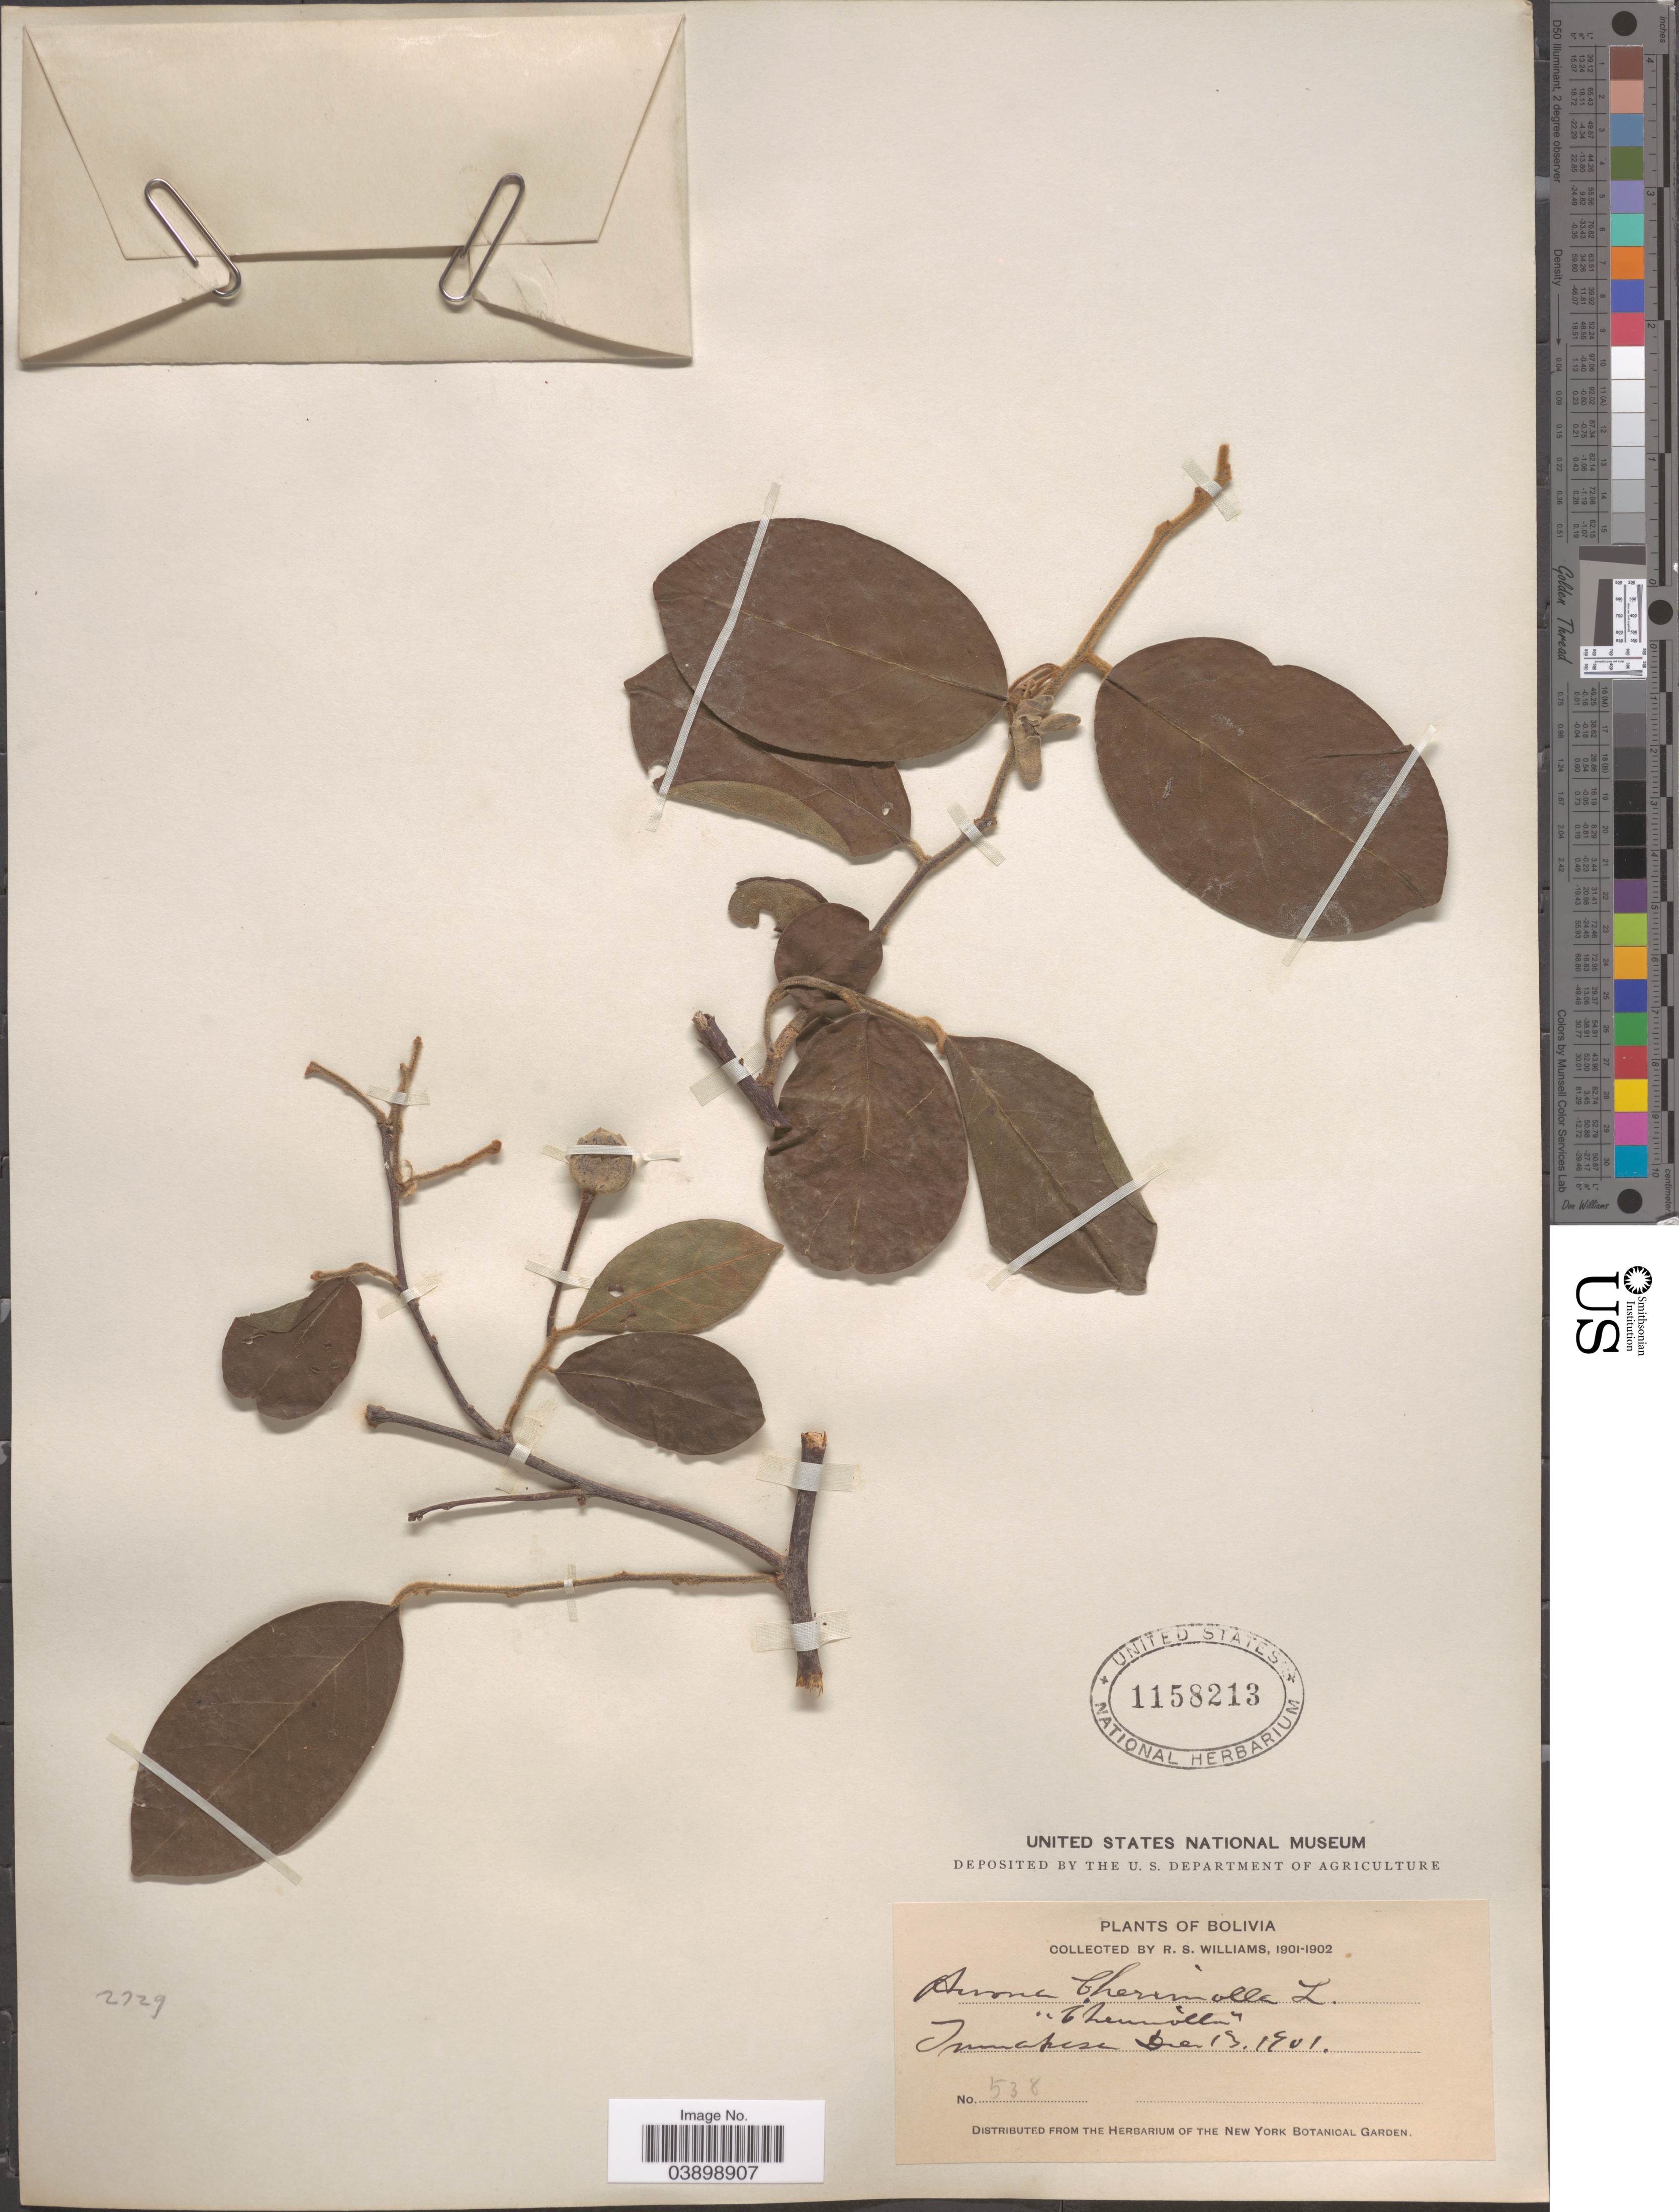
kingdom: Plantae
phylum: Tracheophyta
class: Magnoliopsida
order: Magnoliales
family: Annonaceae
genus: Annona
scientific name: Annona cherimola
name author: Mill.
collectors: R. S. Williams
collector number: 538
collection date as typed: Dec. 13, 1901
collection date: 1901-12-13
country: Bolivia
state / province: La Paz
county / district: Iturralde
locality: Tumupasa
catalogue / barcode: US 1158213